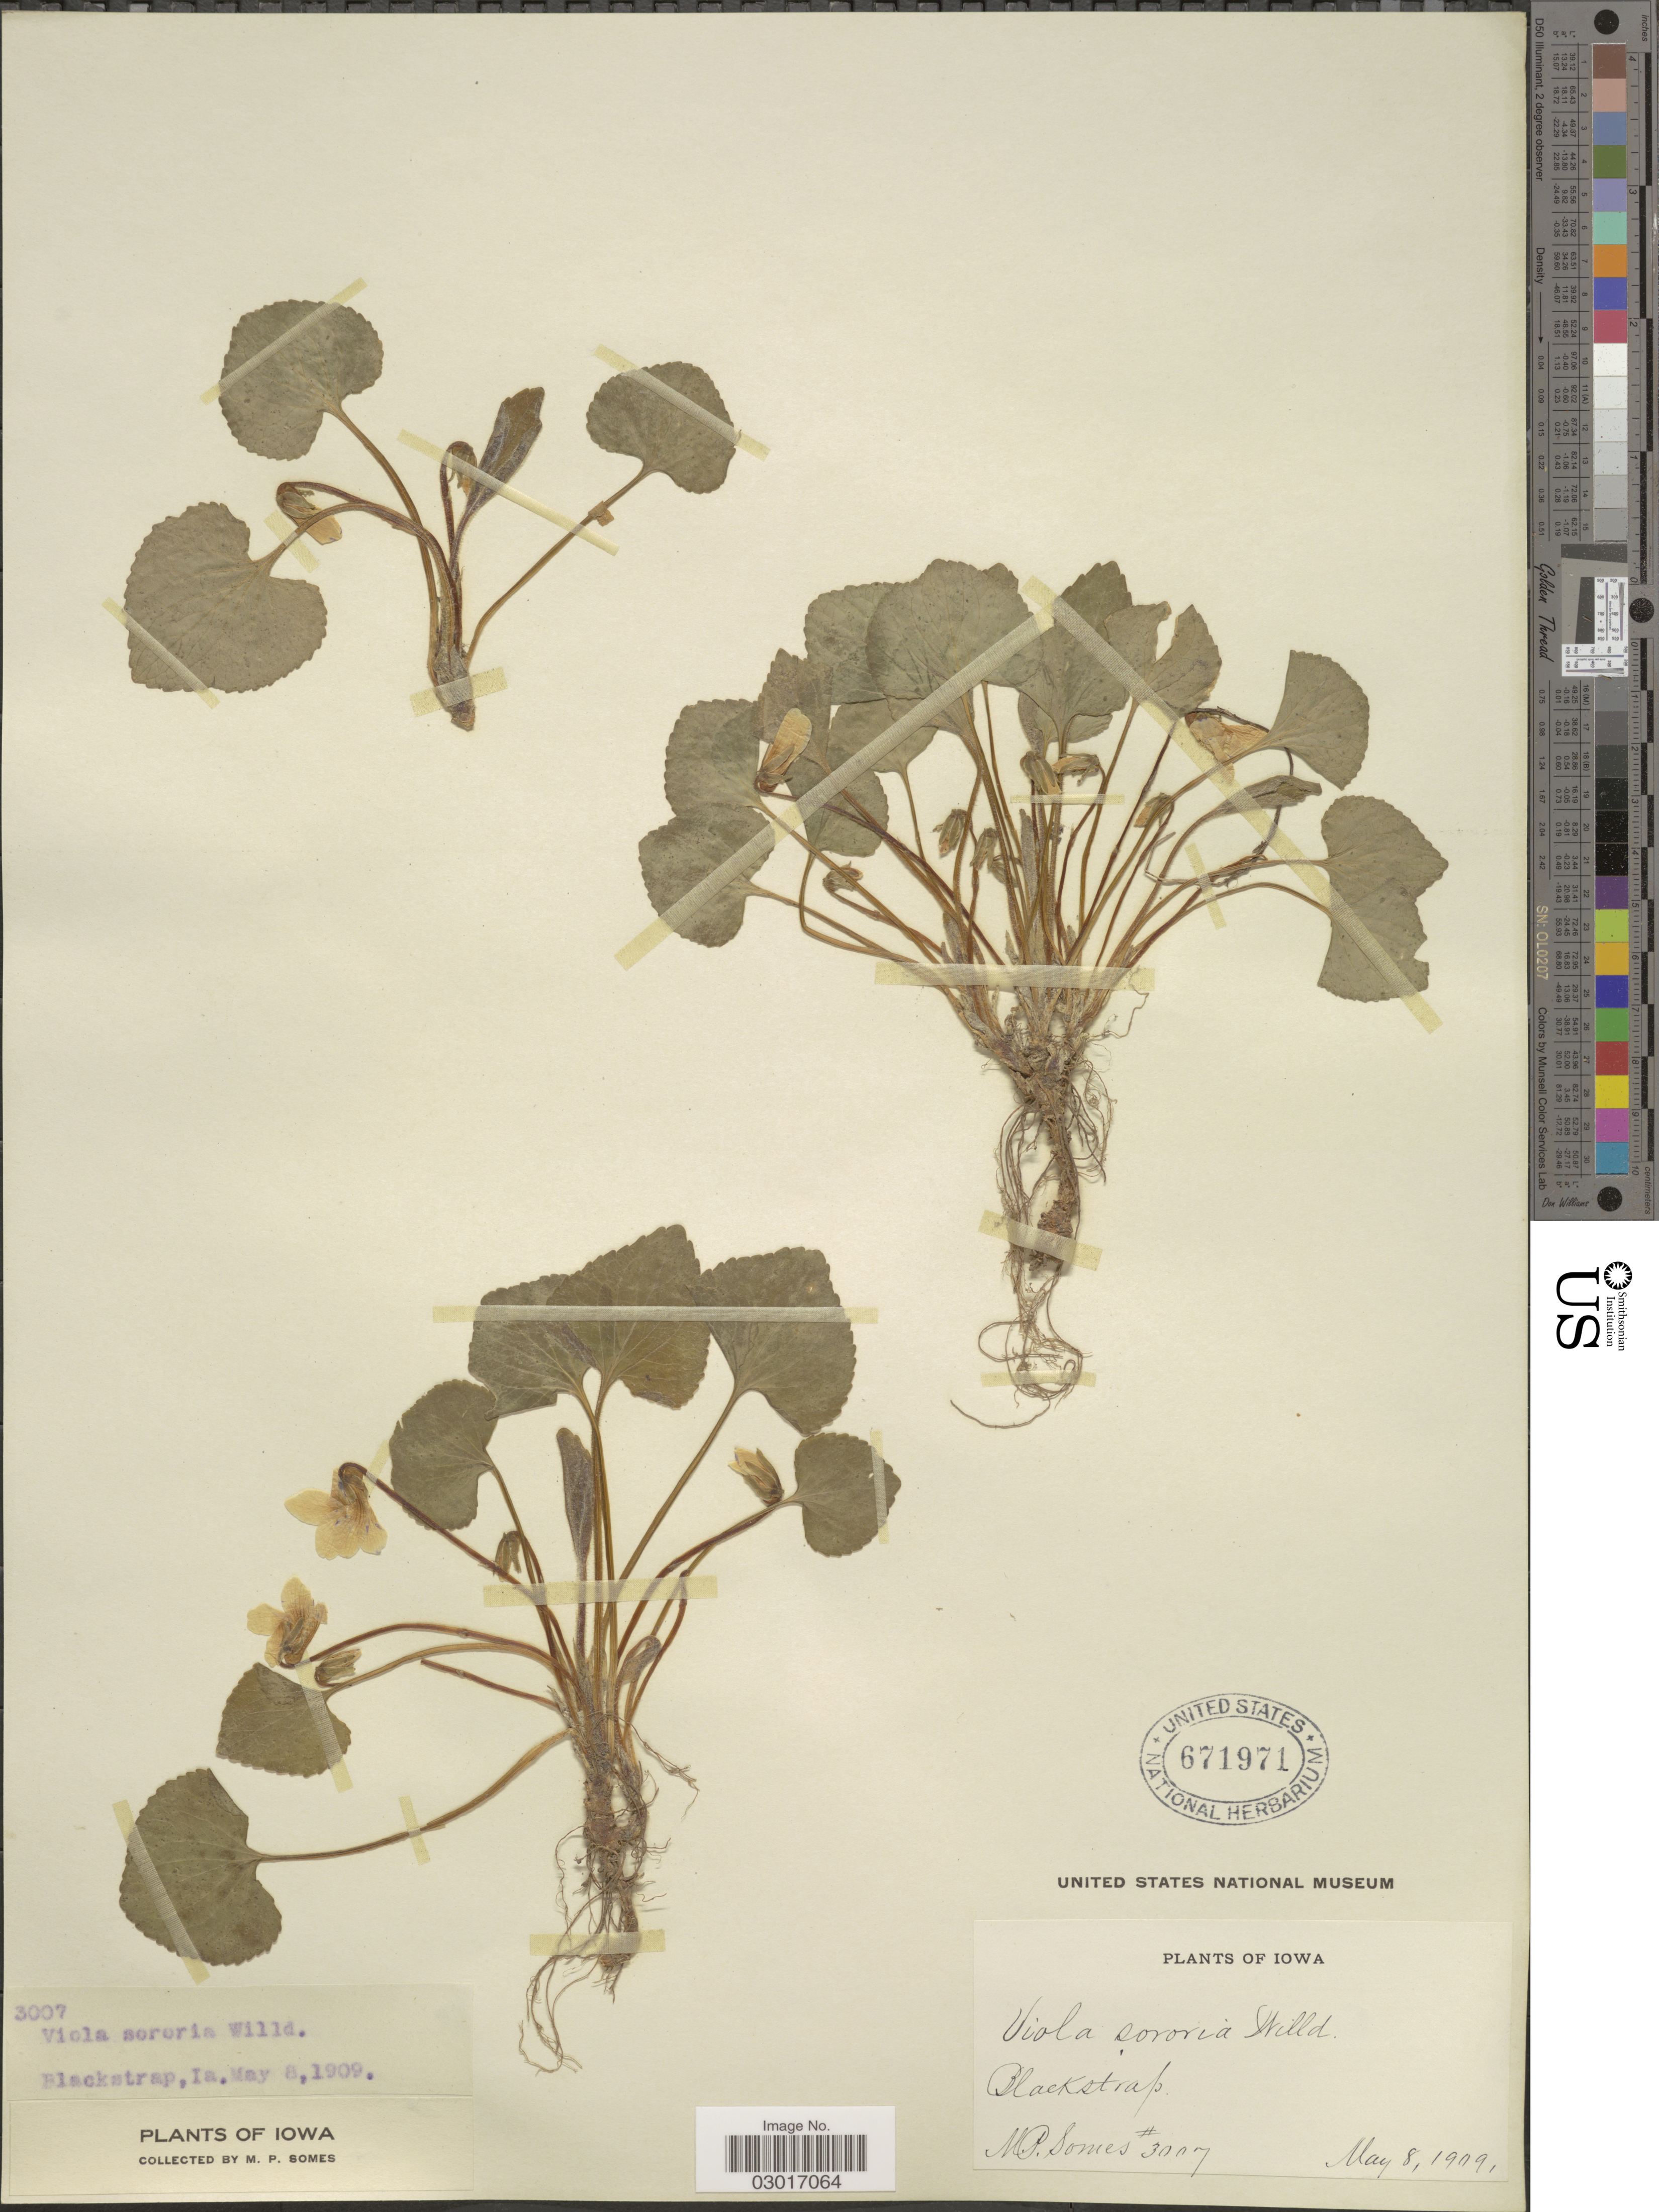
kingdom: Plantae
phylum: Tracheophyta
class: Magnoliopsida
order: Malpighiales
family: Violaceae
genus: Viola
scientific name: Viola sororia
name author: Willd.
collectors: M. Somes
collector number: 3007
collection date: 1909-05-08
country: United States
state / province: Iowa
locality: Blackstrap.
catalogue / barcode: US 671971